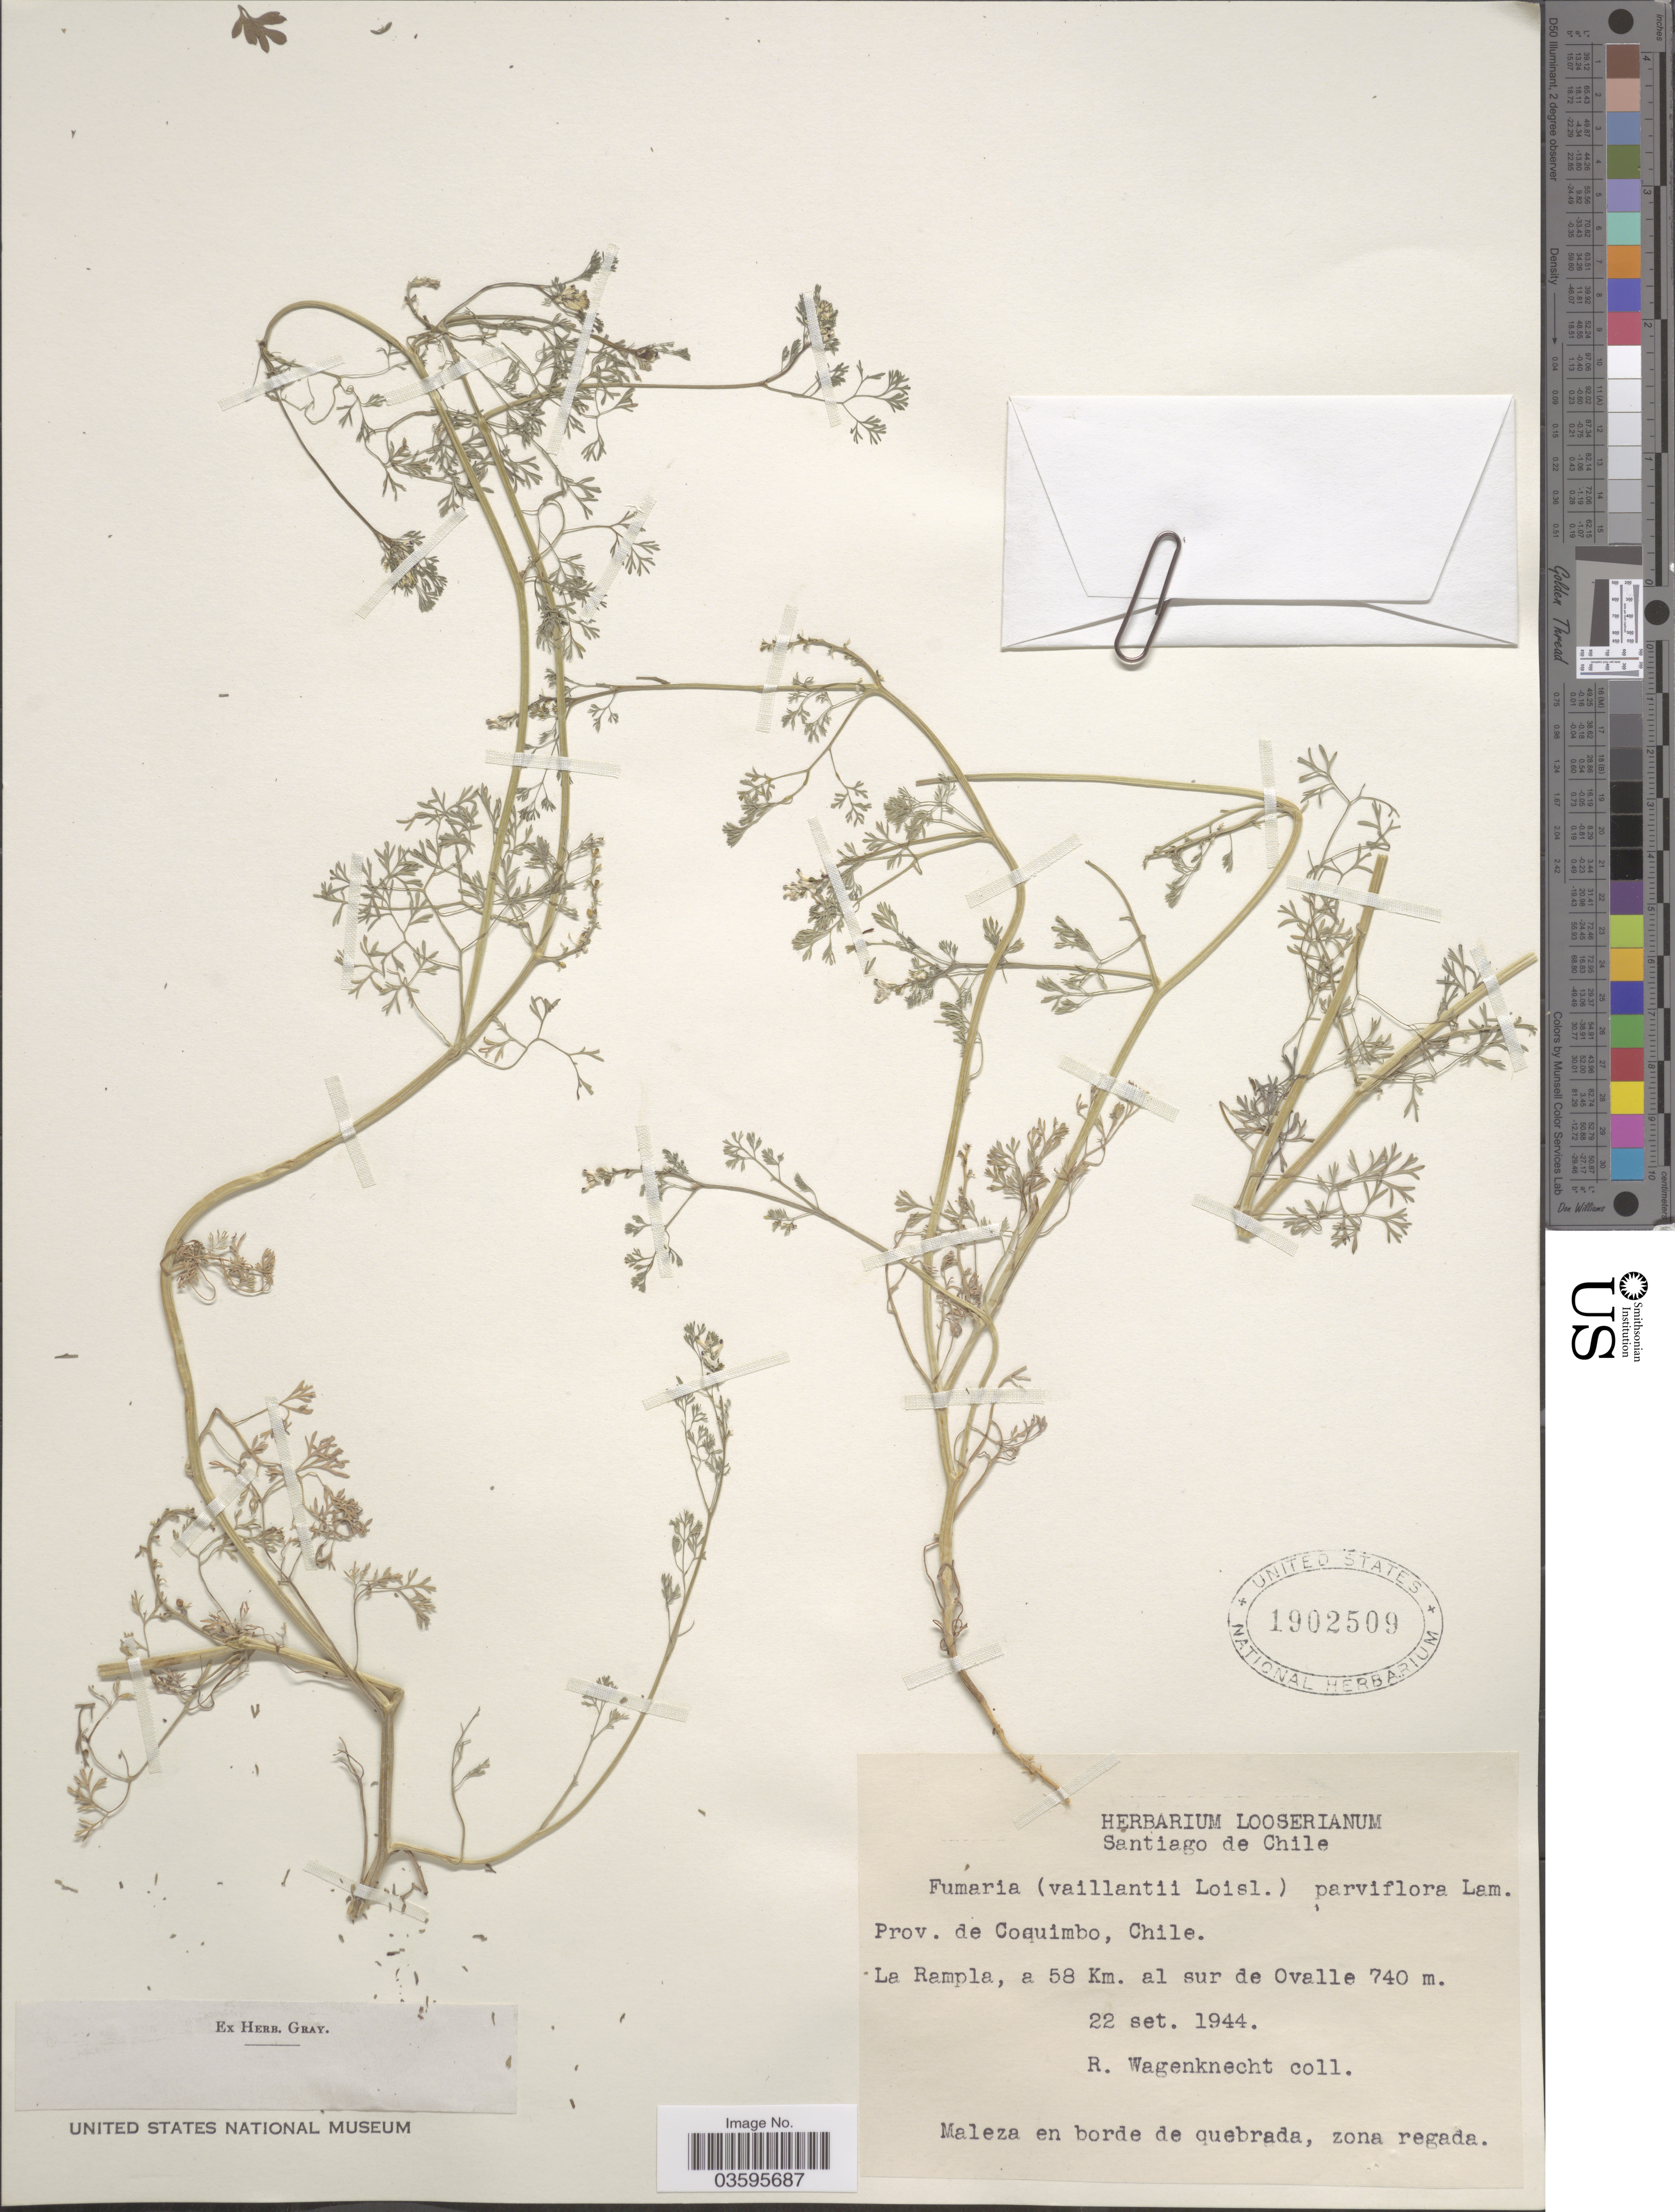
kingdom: Plantae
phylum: Tracheophyta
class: Magnoliopsida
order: Ranunculales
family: Papaveraceae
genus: Fumaria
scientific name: Fumaria parviflora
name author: Lam.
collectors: R. Wagenknecht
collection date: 1944-09-22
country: Chile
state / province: Coquimbo (IV)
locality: La Rampla, a 58 Km. al sur de Ovalle.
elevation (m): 740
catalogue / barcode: US 1902509